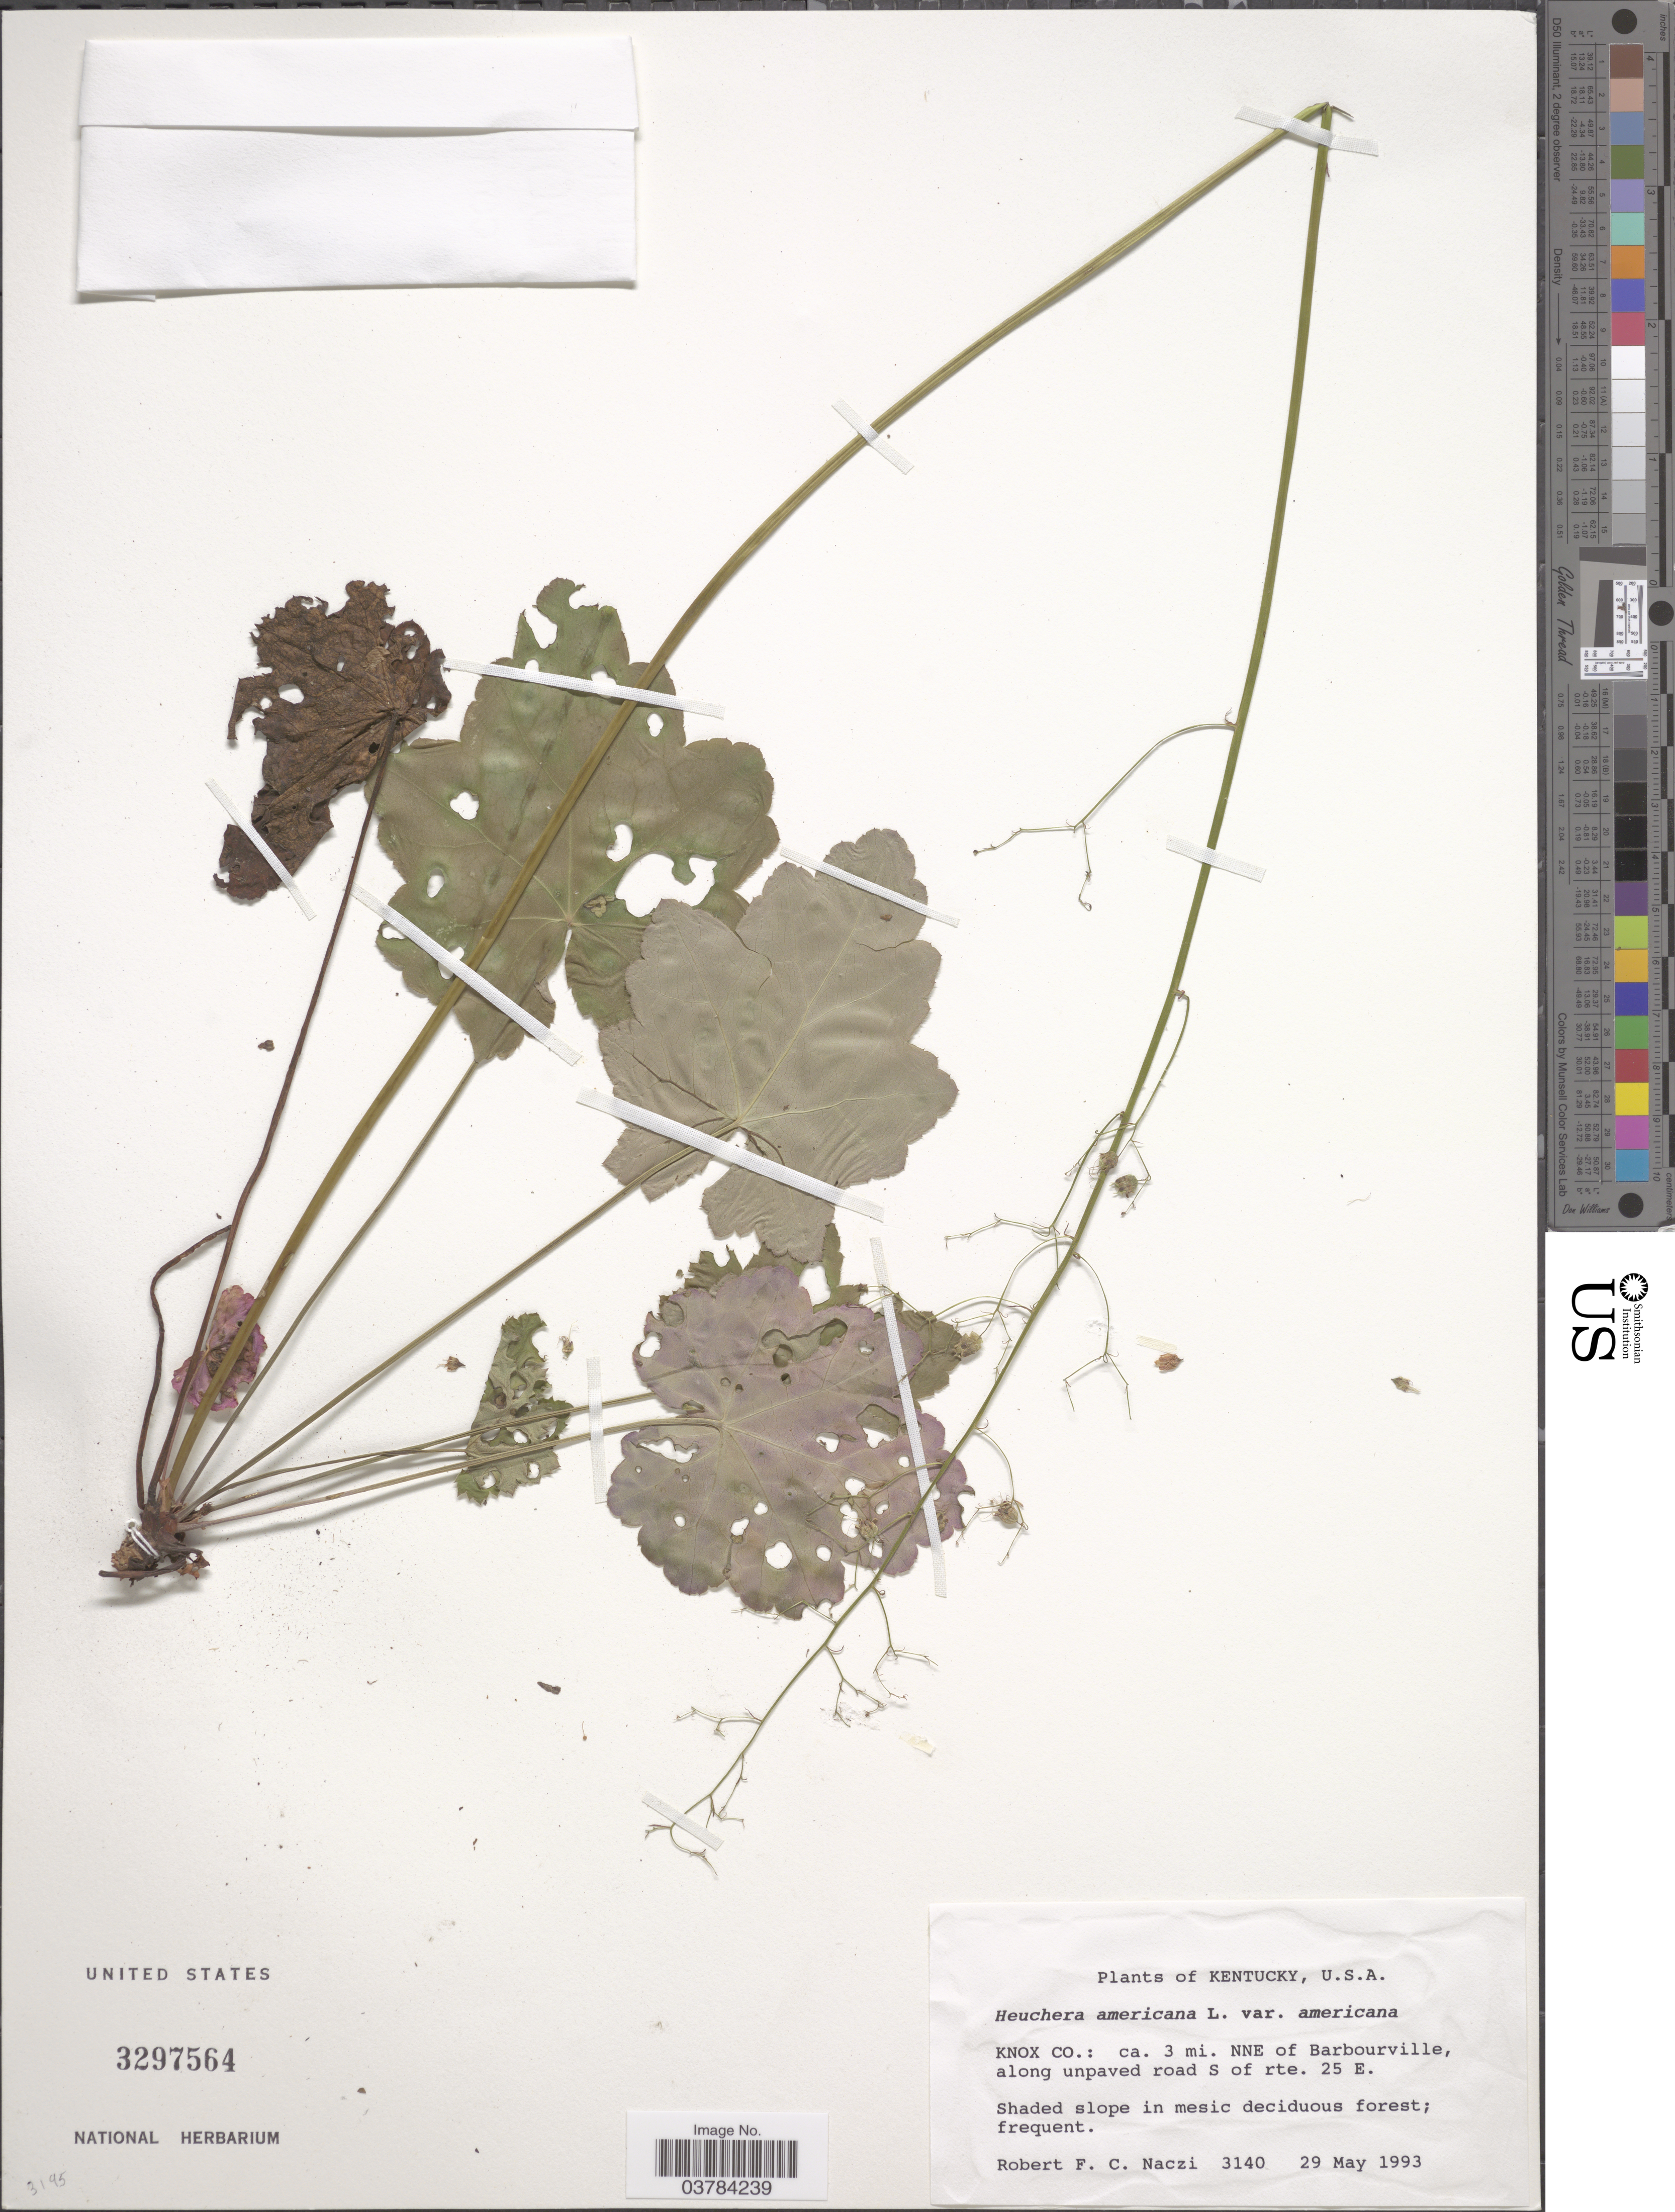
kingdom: Plantae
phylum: Tracheophyta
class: Magnoliopsida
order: Saxifragales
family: Saxifragaceae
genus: Heuchera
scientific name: Heuchera americana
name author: L.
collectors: R. F. C. Naczi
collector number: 3140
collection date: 1993-05-29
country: United States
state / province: Kentucky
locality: Knox Co.: ca. 3 mi. NNE of Barbourville, along unpaved road S of rte. 25 E.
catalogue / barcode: US 3297564